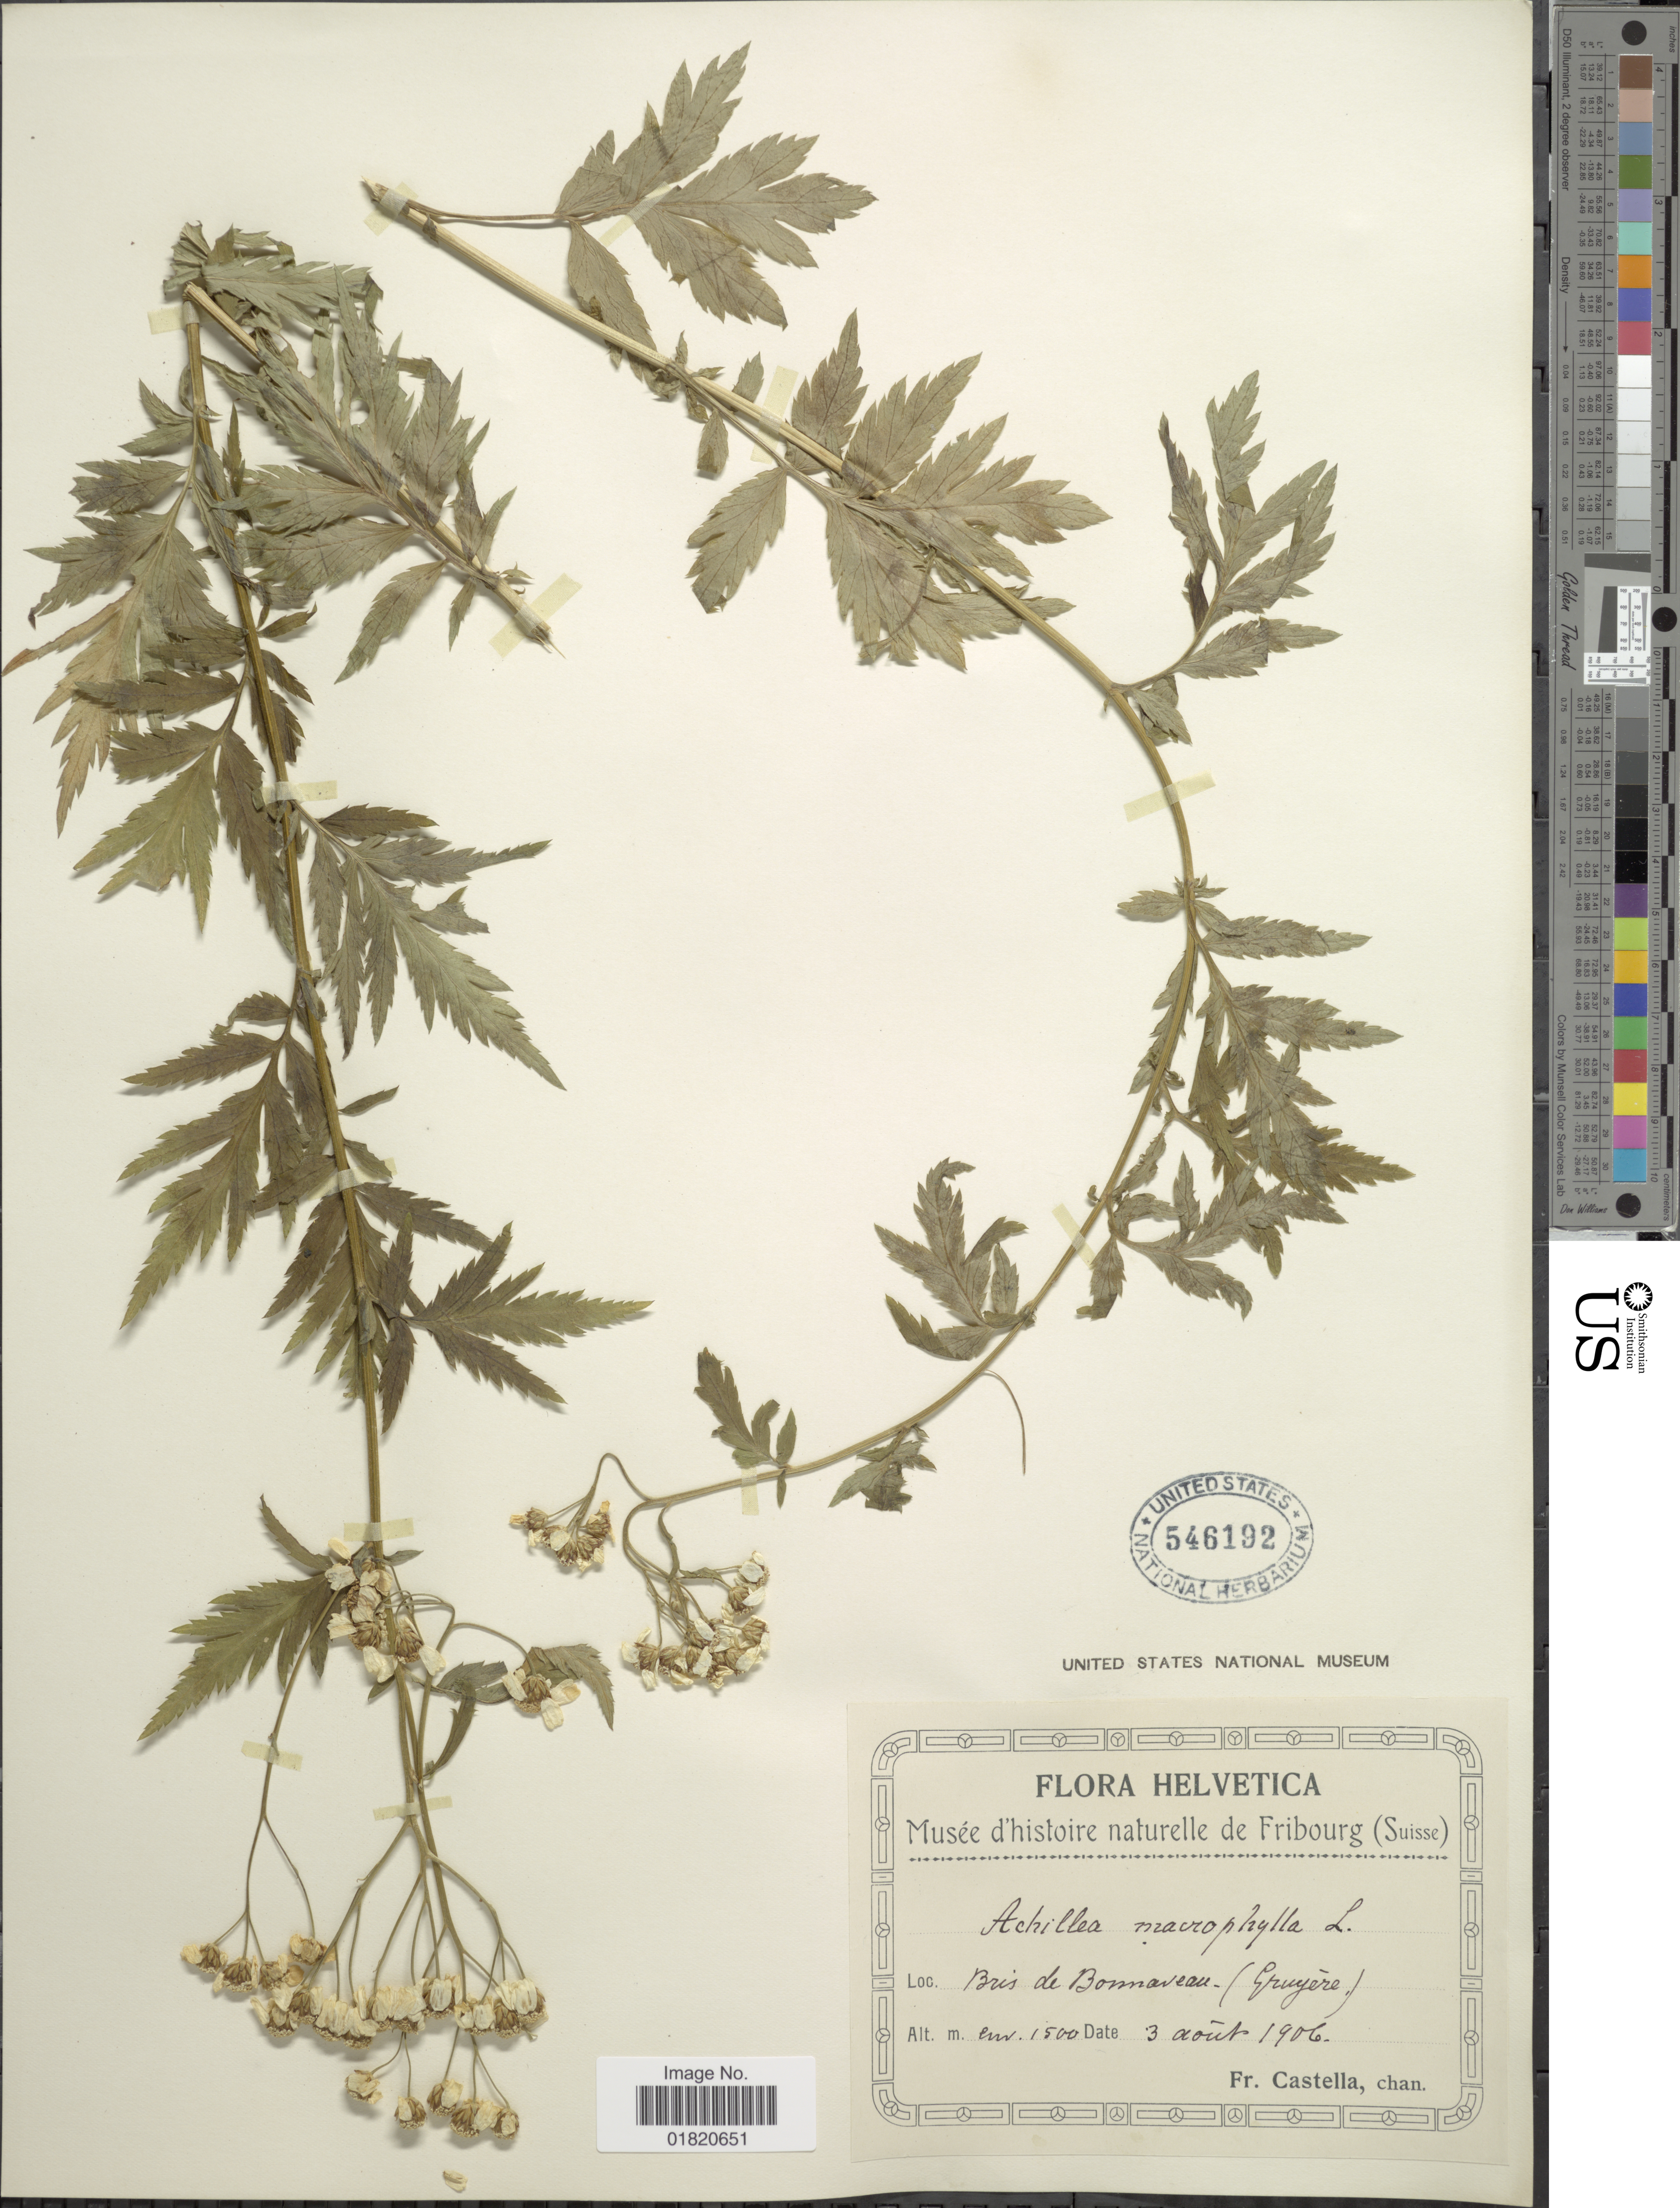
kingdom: Plantae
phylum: Tracheophyta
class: Magnoliopsida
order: Asterales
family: Asteraceae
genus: Achillea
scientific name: Achillea macrophylla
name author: L.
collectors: Fr. Castella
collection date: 1906-08-03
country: Switzerland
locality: Bris de Bonnaveau, Gruyere, Helvetica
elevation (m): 1500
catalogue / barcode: US 546192